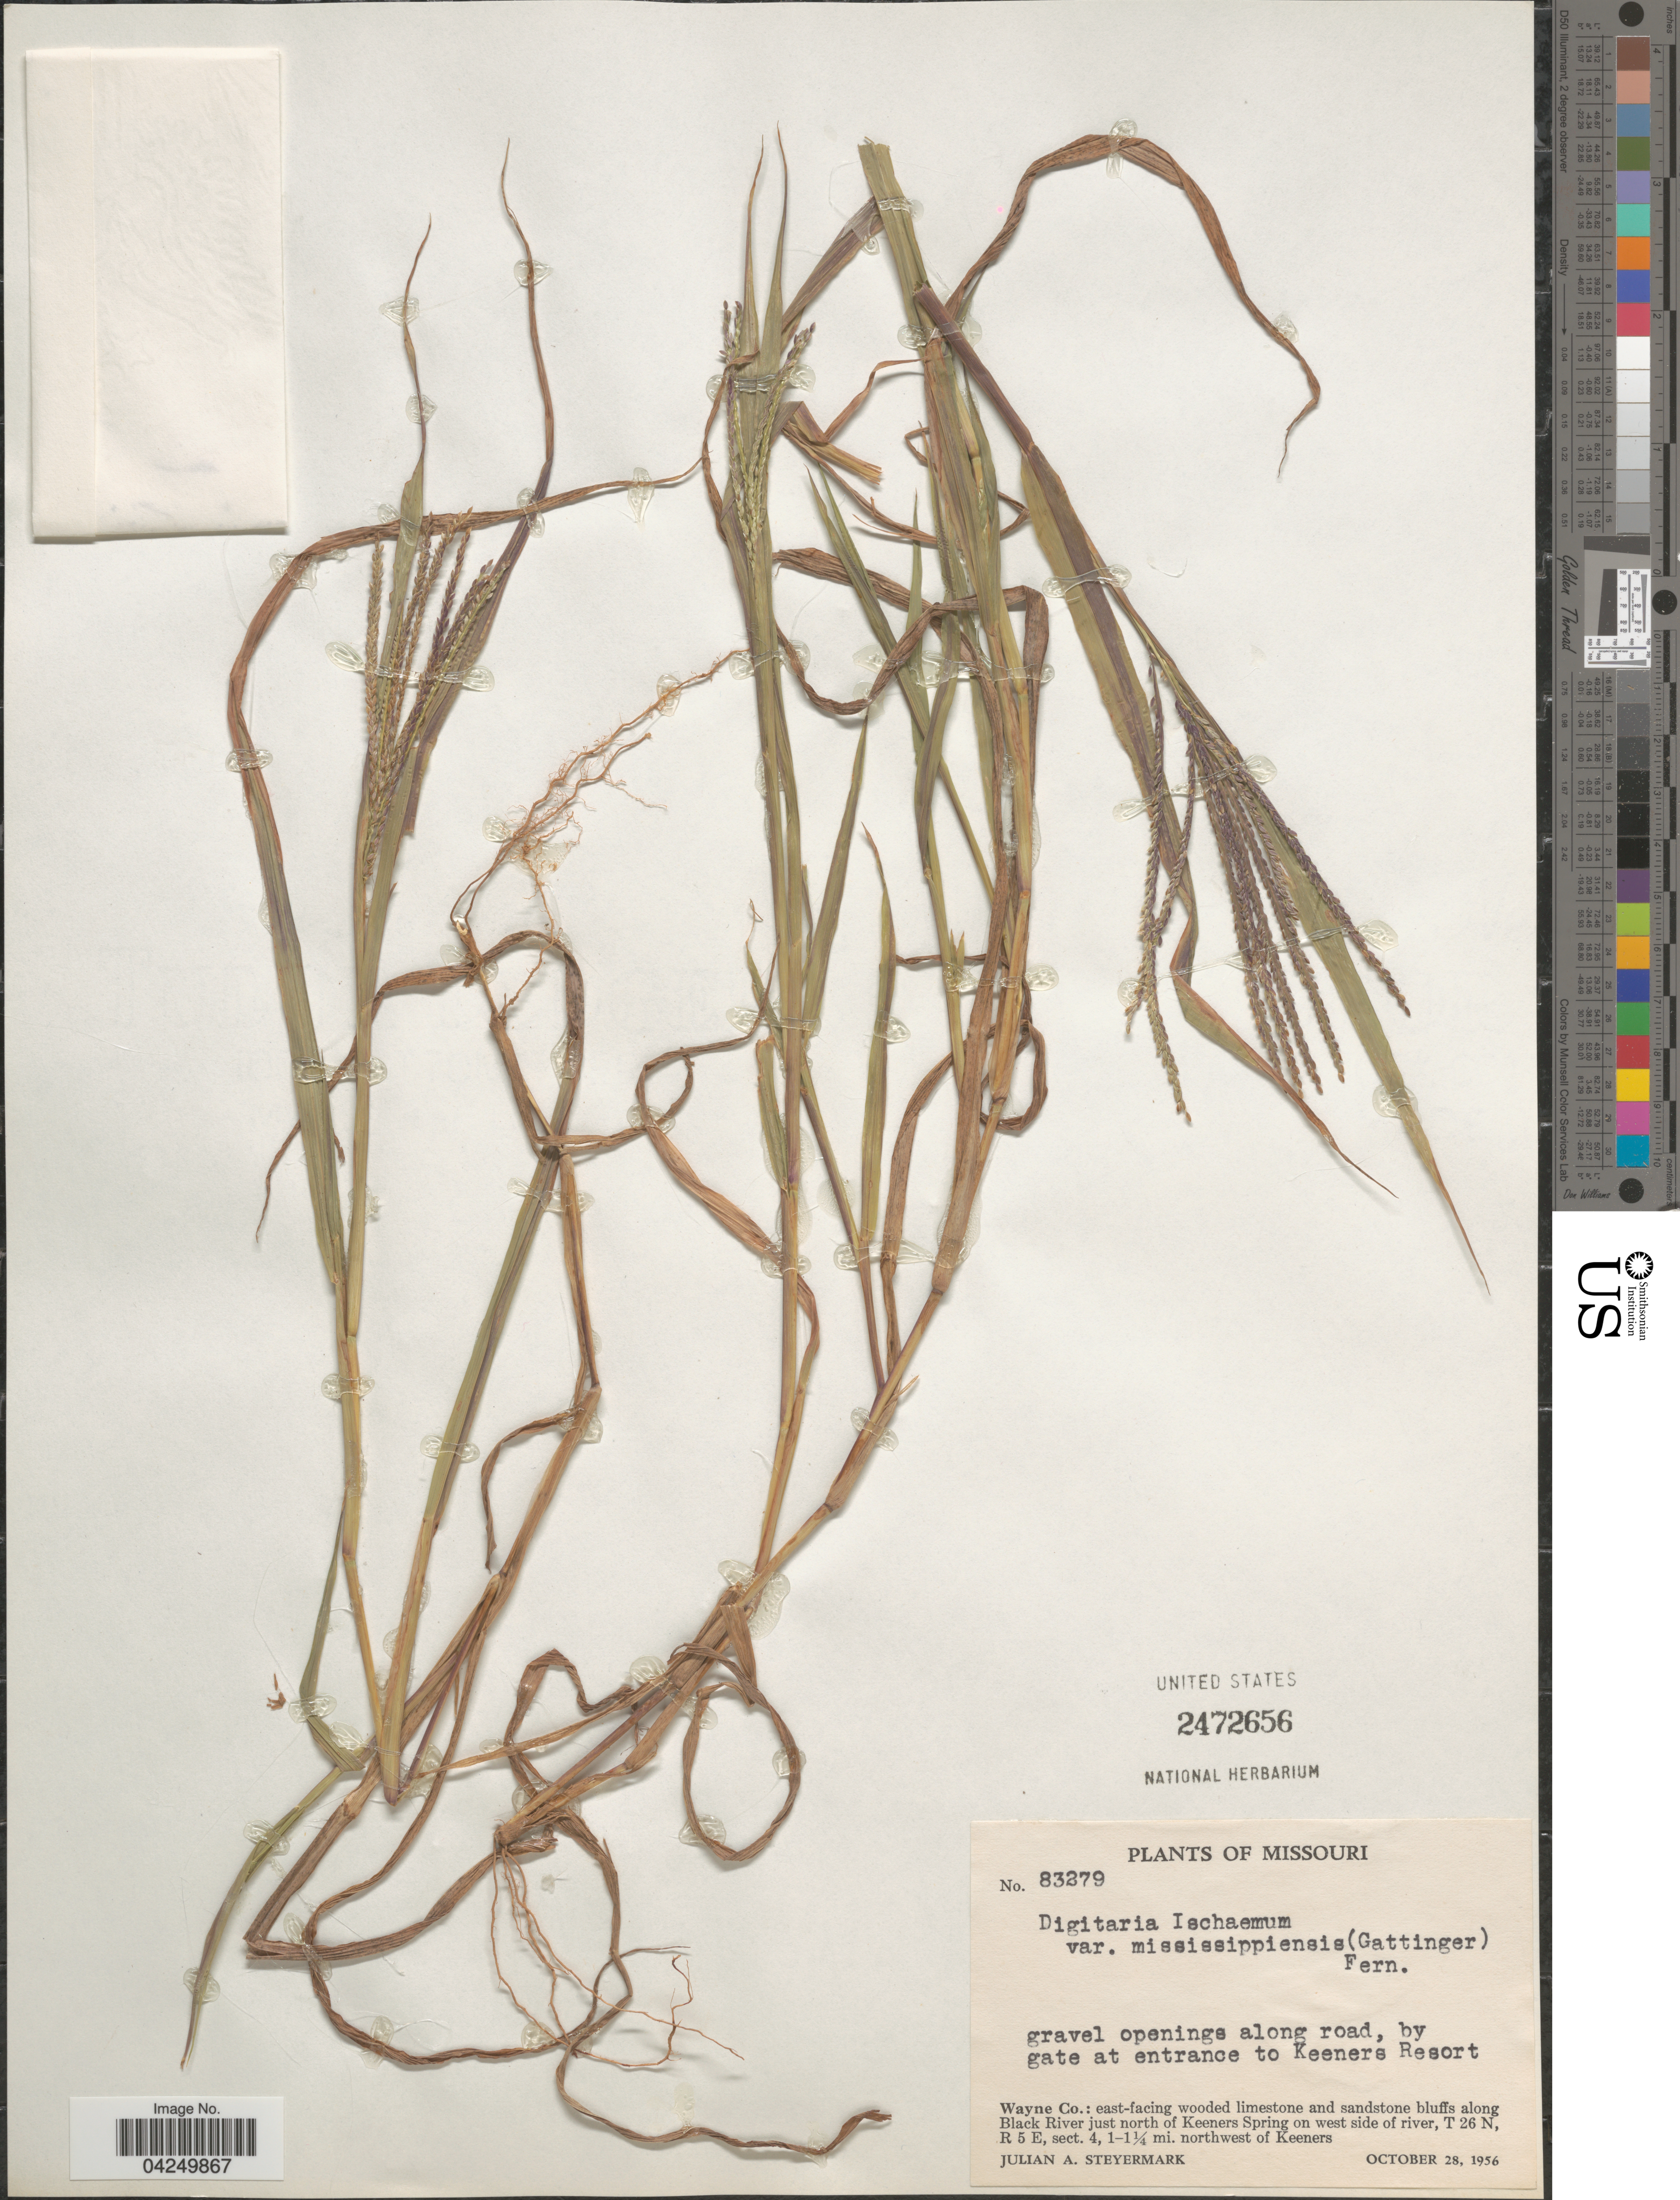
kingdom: Plantae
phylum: Tracheophyta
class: Liliopsida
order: Poales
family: Poaceae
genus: Digitaria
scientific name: Digitaria ischaemum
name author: (Schreber) Schreber ex Muhl.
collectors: J. Steyermark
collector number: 83279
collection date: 1956-10-28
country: United States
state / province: Missouri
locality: Gravel openings along road, by gate at entrance to Keeners Resort. Wayne Co.: east-facing wooded limestone and sandstone bluffs along Black River just north of Keeners Spring on west side of river, T 26 N, R 5 E, sect. 4, 1-1¼ mi. northwest of Keeners.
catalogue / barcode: US 2472656